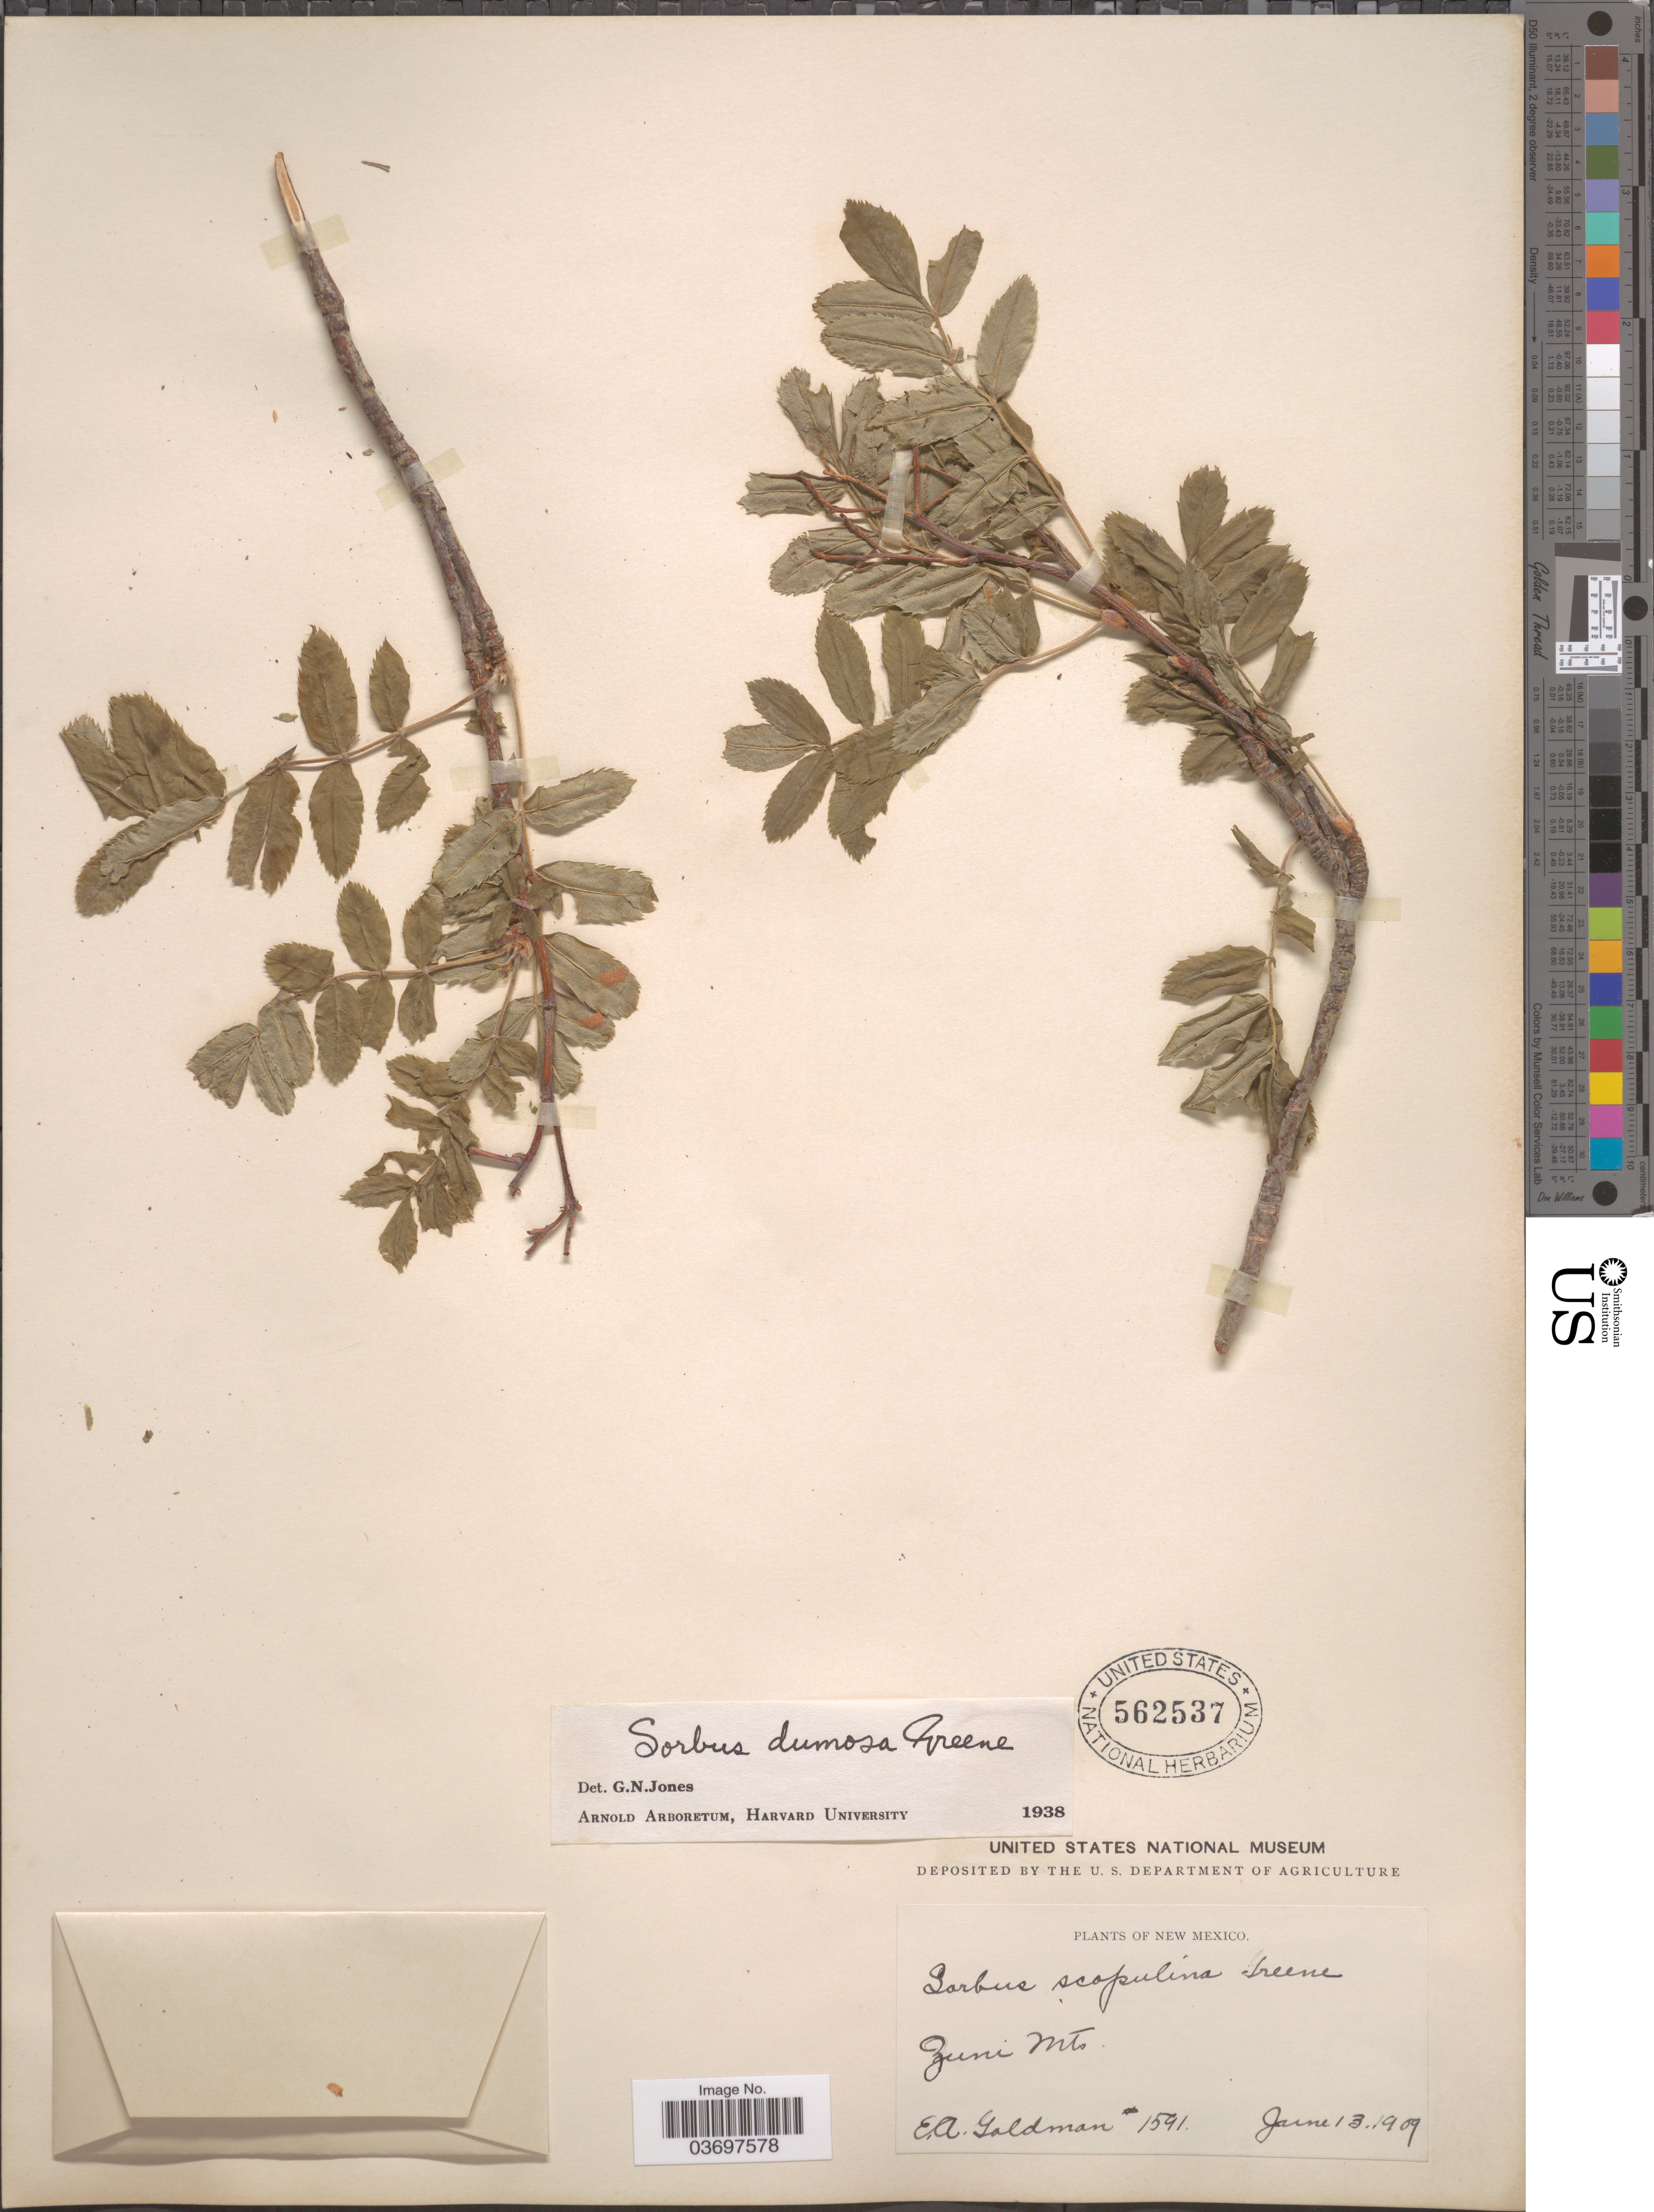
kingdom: Plantae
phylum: Tracheophyta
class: Magnoliopsida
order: Rosales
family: Rosaceae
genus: Sorbus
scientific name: Sorbus dumosa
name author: Greene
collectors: E. A. Goldman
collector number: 1591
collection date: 1909-06-13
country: United States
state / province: New Mexico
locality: Zuni Mts.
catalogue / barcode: US 562537